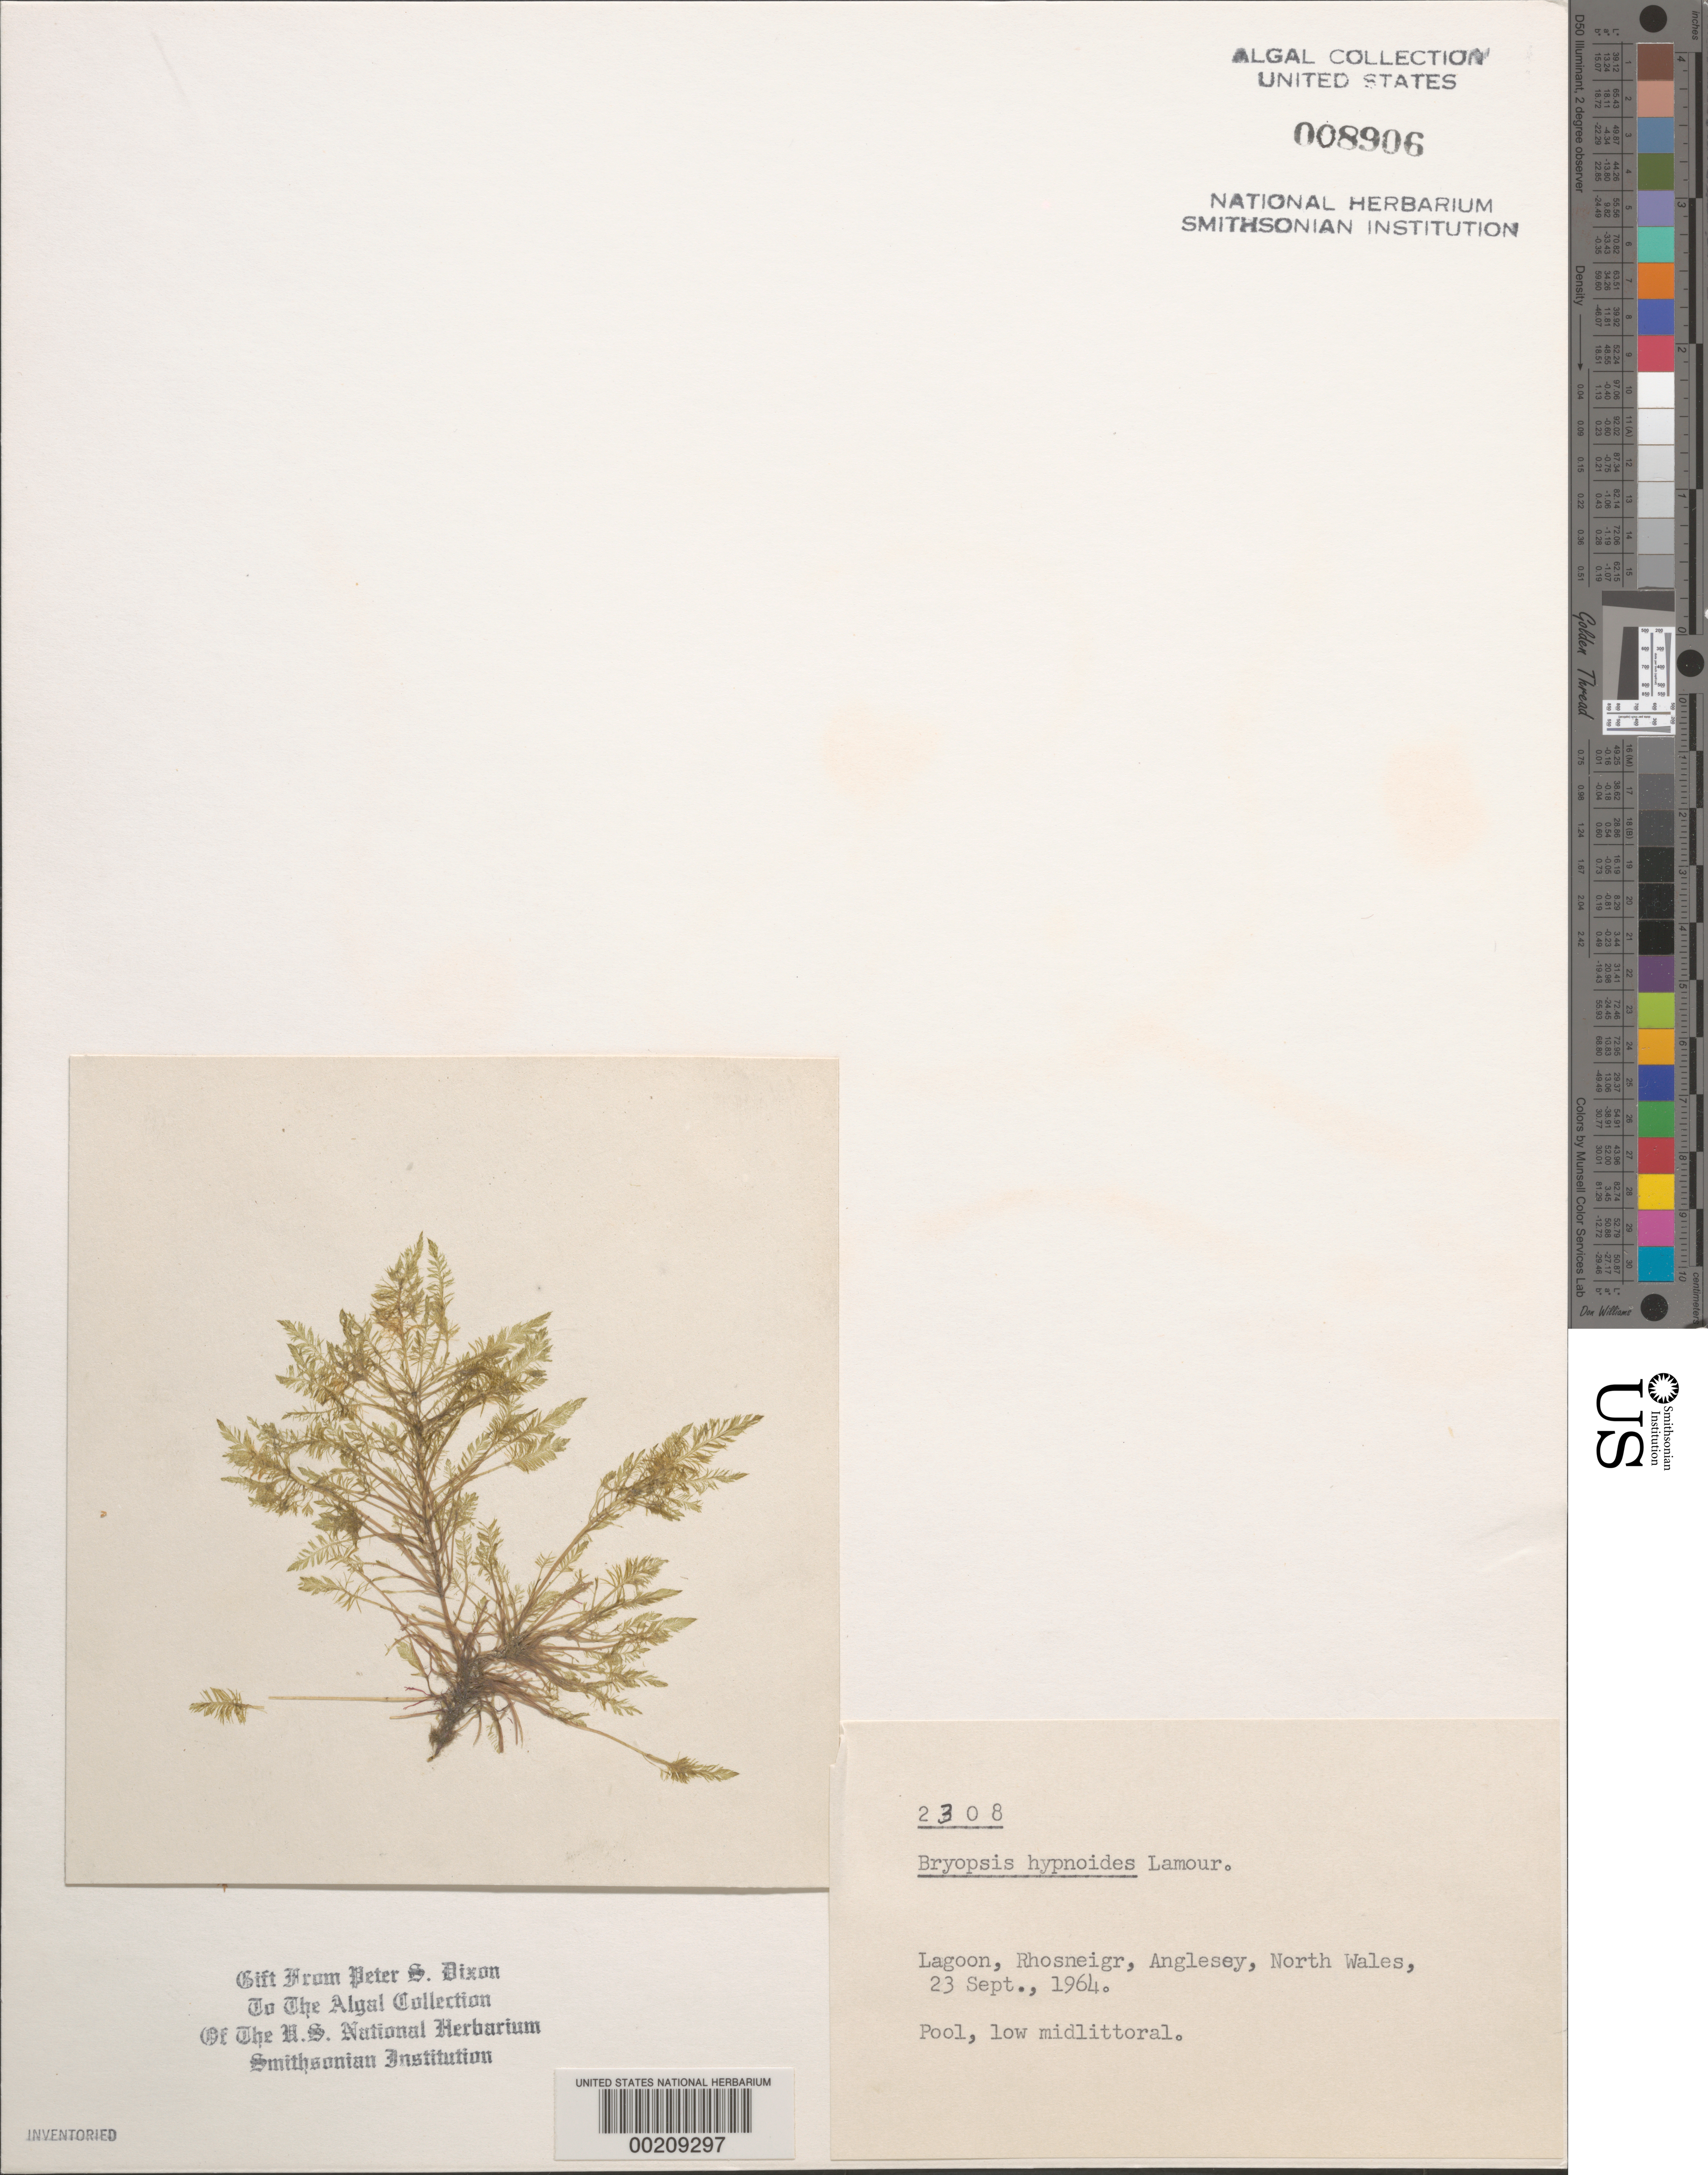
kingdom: Plantae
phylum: Chlorophyta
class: Ulvophyceae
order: Bryopsidales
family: Bryopsidaceae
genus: Bryopsis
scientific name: Bryopsis hypnoides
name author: J.V.Lamouroux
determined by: Dixon, P. S.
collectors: P. S. Dixon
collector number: PSD 2308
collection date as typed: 23 Sep 1964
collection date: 1964-09-23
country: United Kingdom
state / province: Wales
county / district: Gwynedd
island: Anglesey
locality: Rhosneigr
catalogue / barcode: US 8906